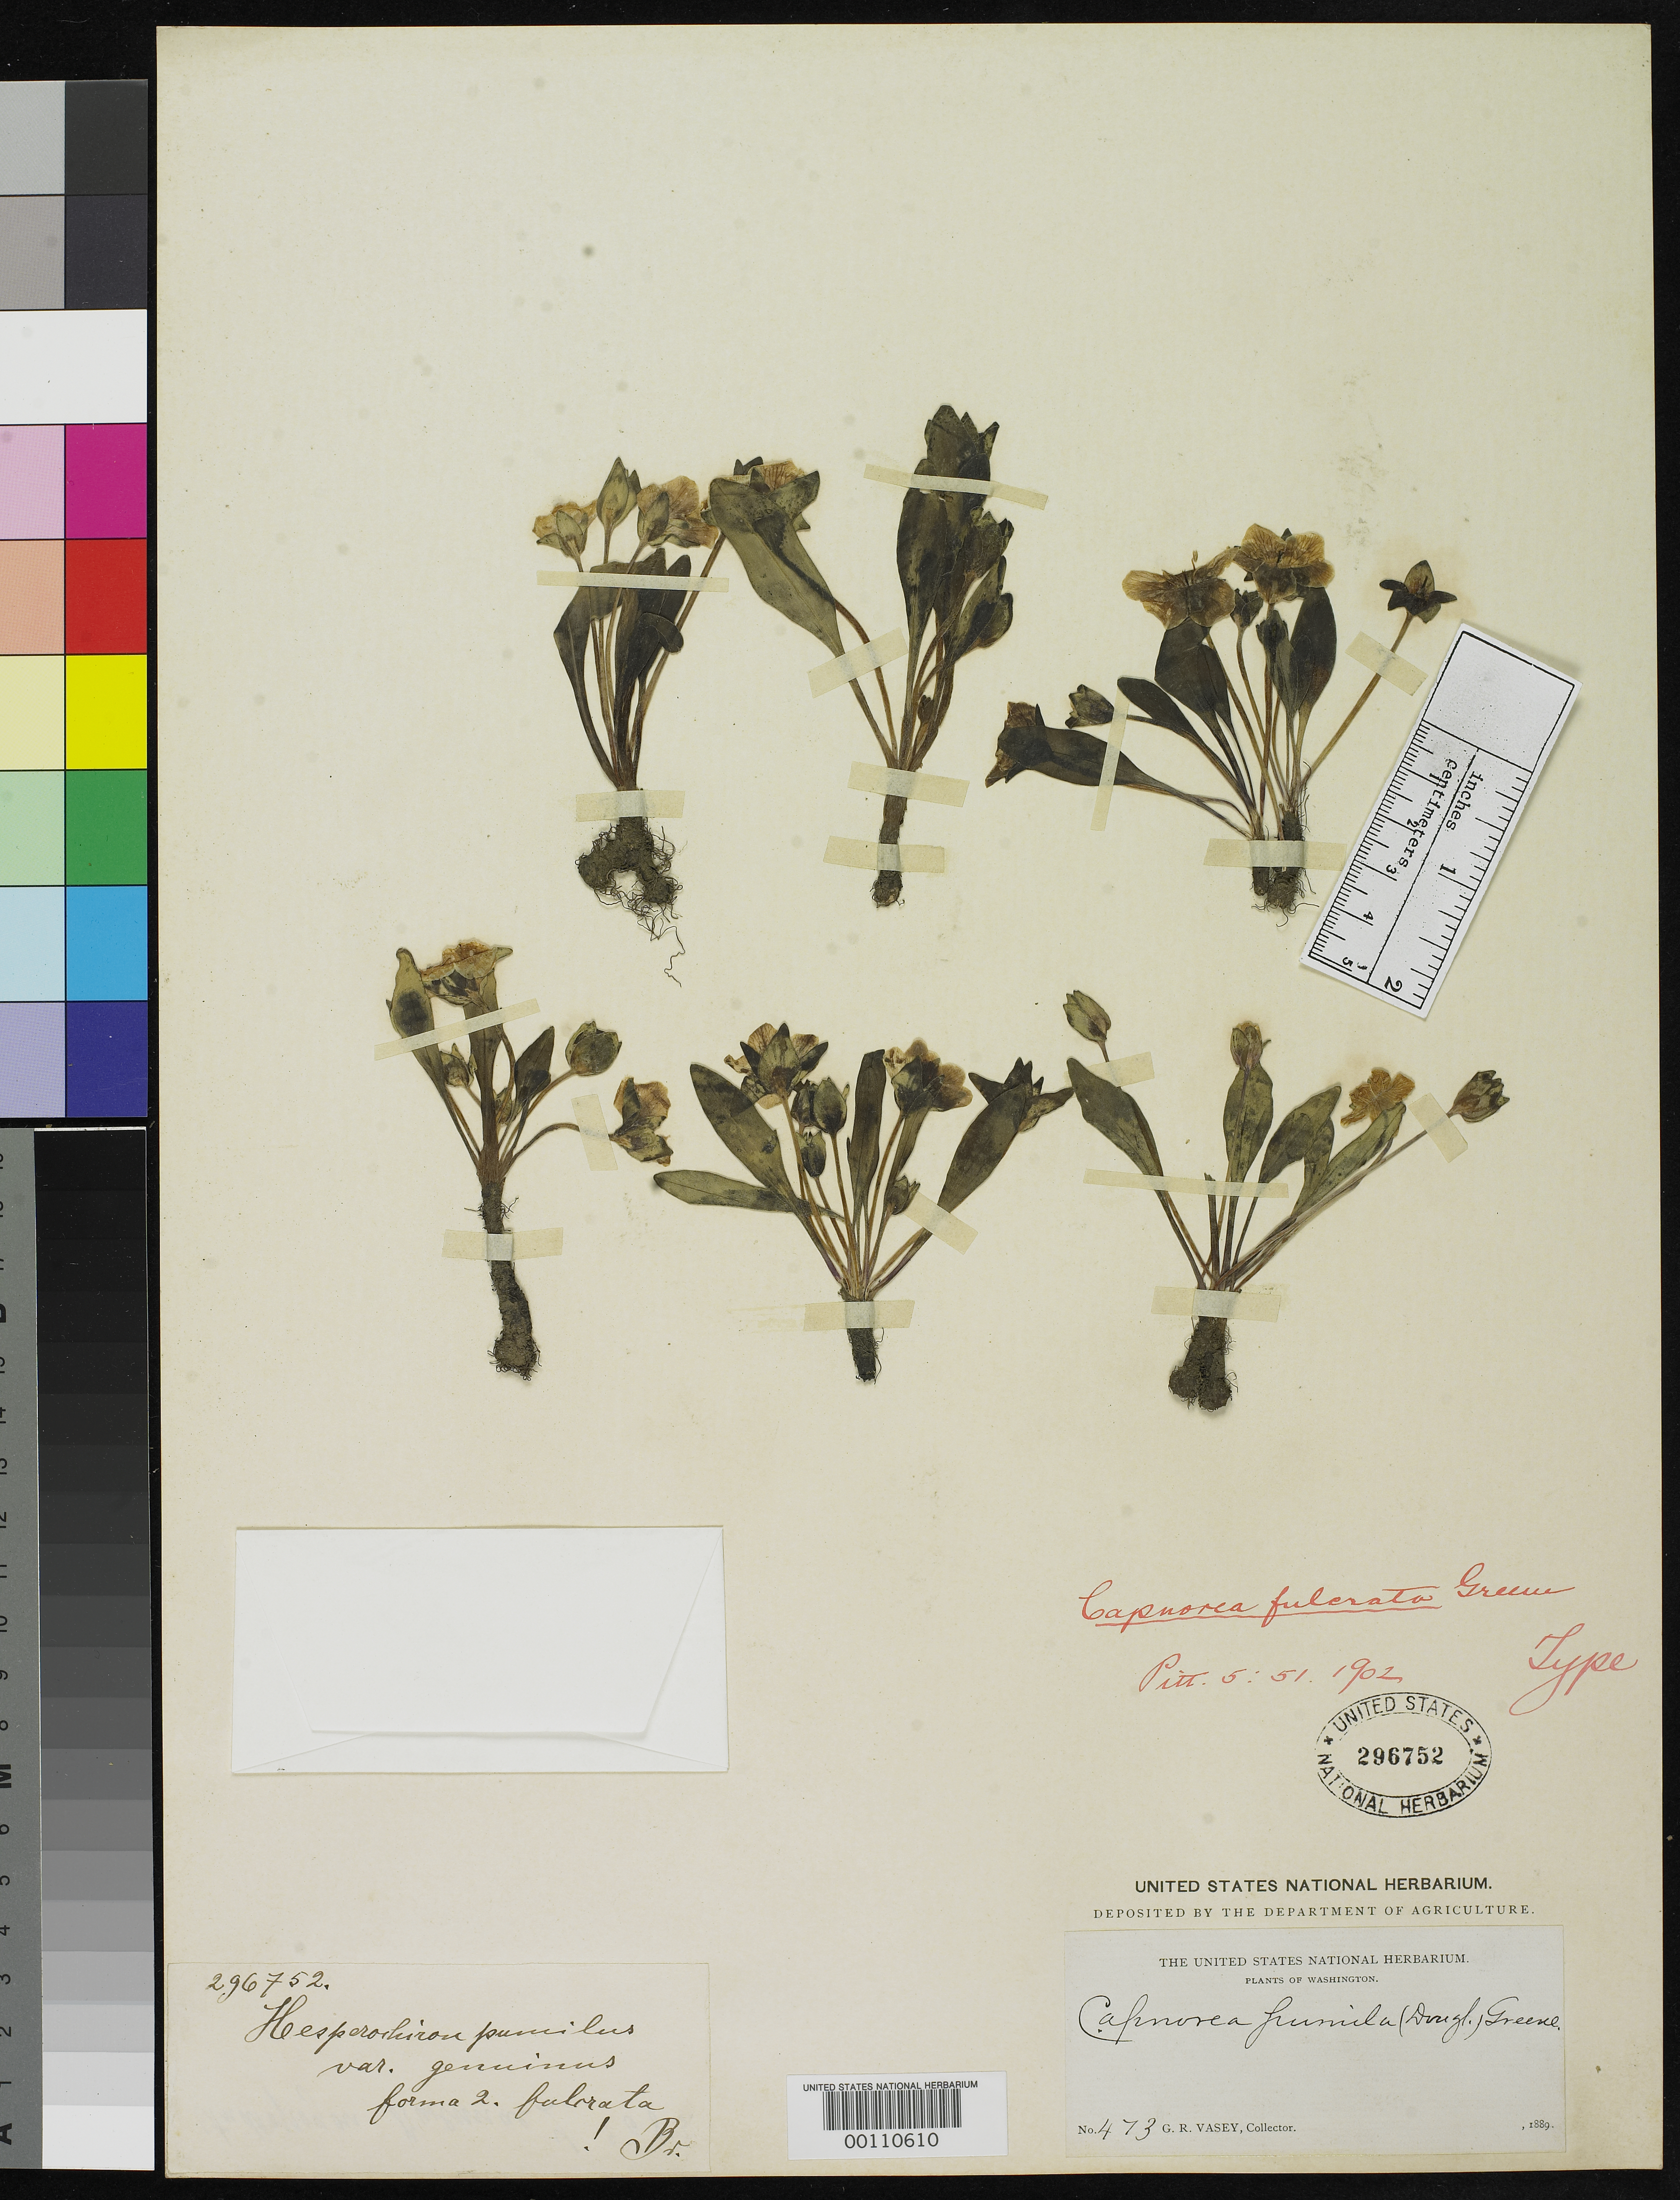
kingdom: Plantae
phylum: Tracheophyta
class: Magnoliopsida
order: Boraginales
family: Hydrophyllaceae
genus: Capnorea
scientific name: Capnorea fulcrata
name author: Greene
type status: Holotype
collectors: G. R. Vasey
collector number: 473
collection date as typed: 1889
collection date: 1889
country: United States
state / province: Washington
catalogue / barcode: US 296752